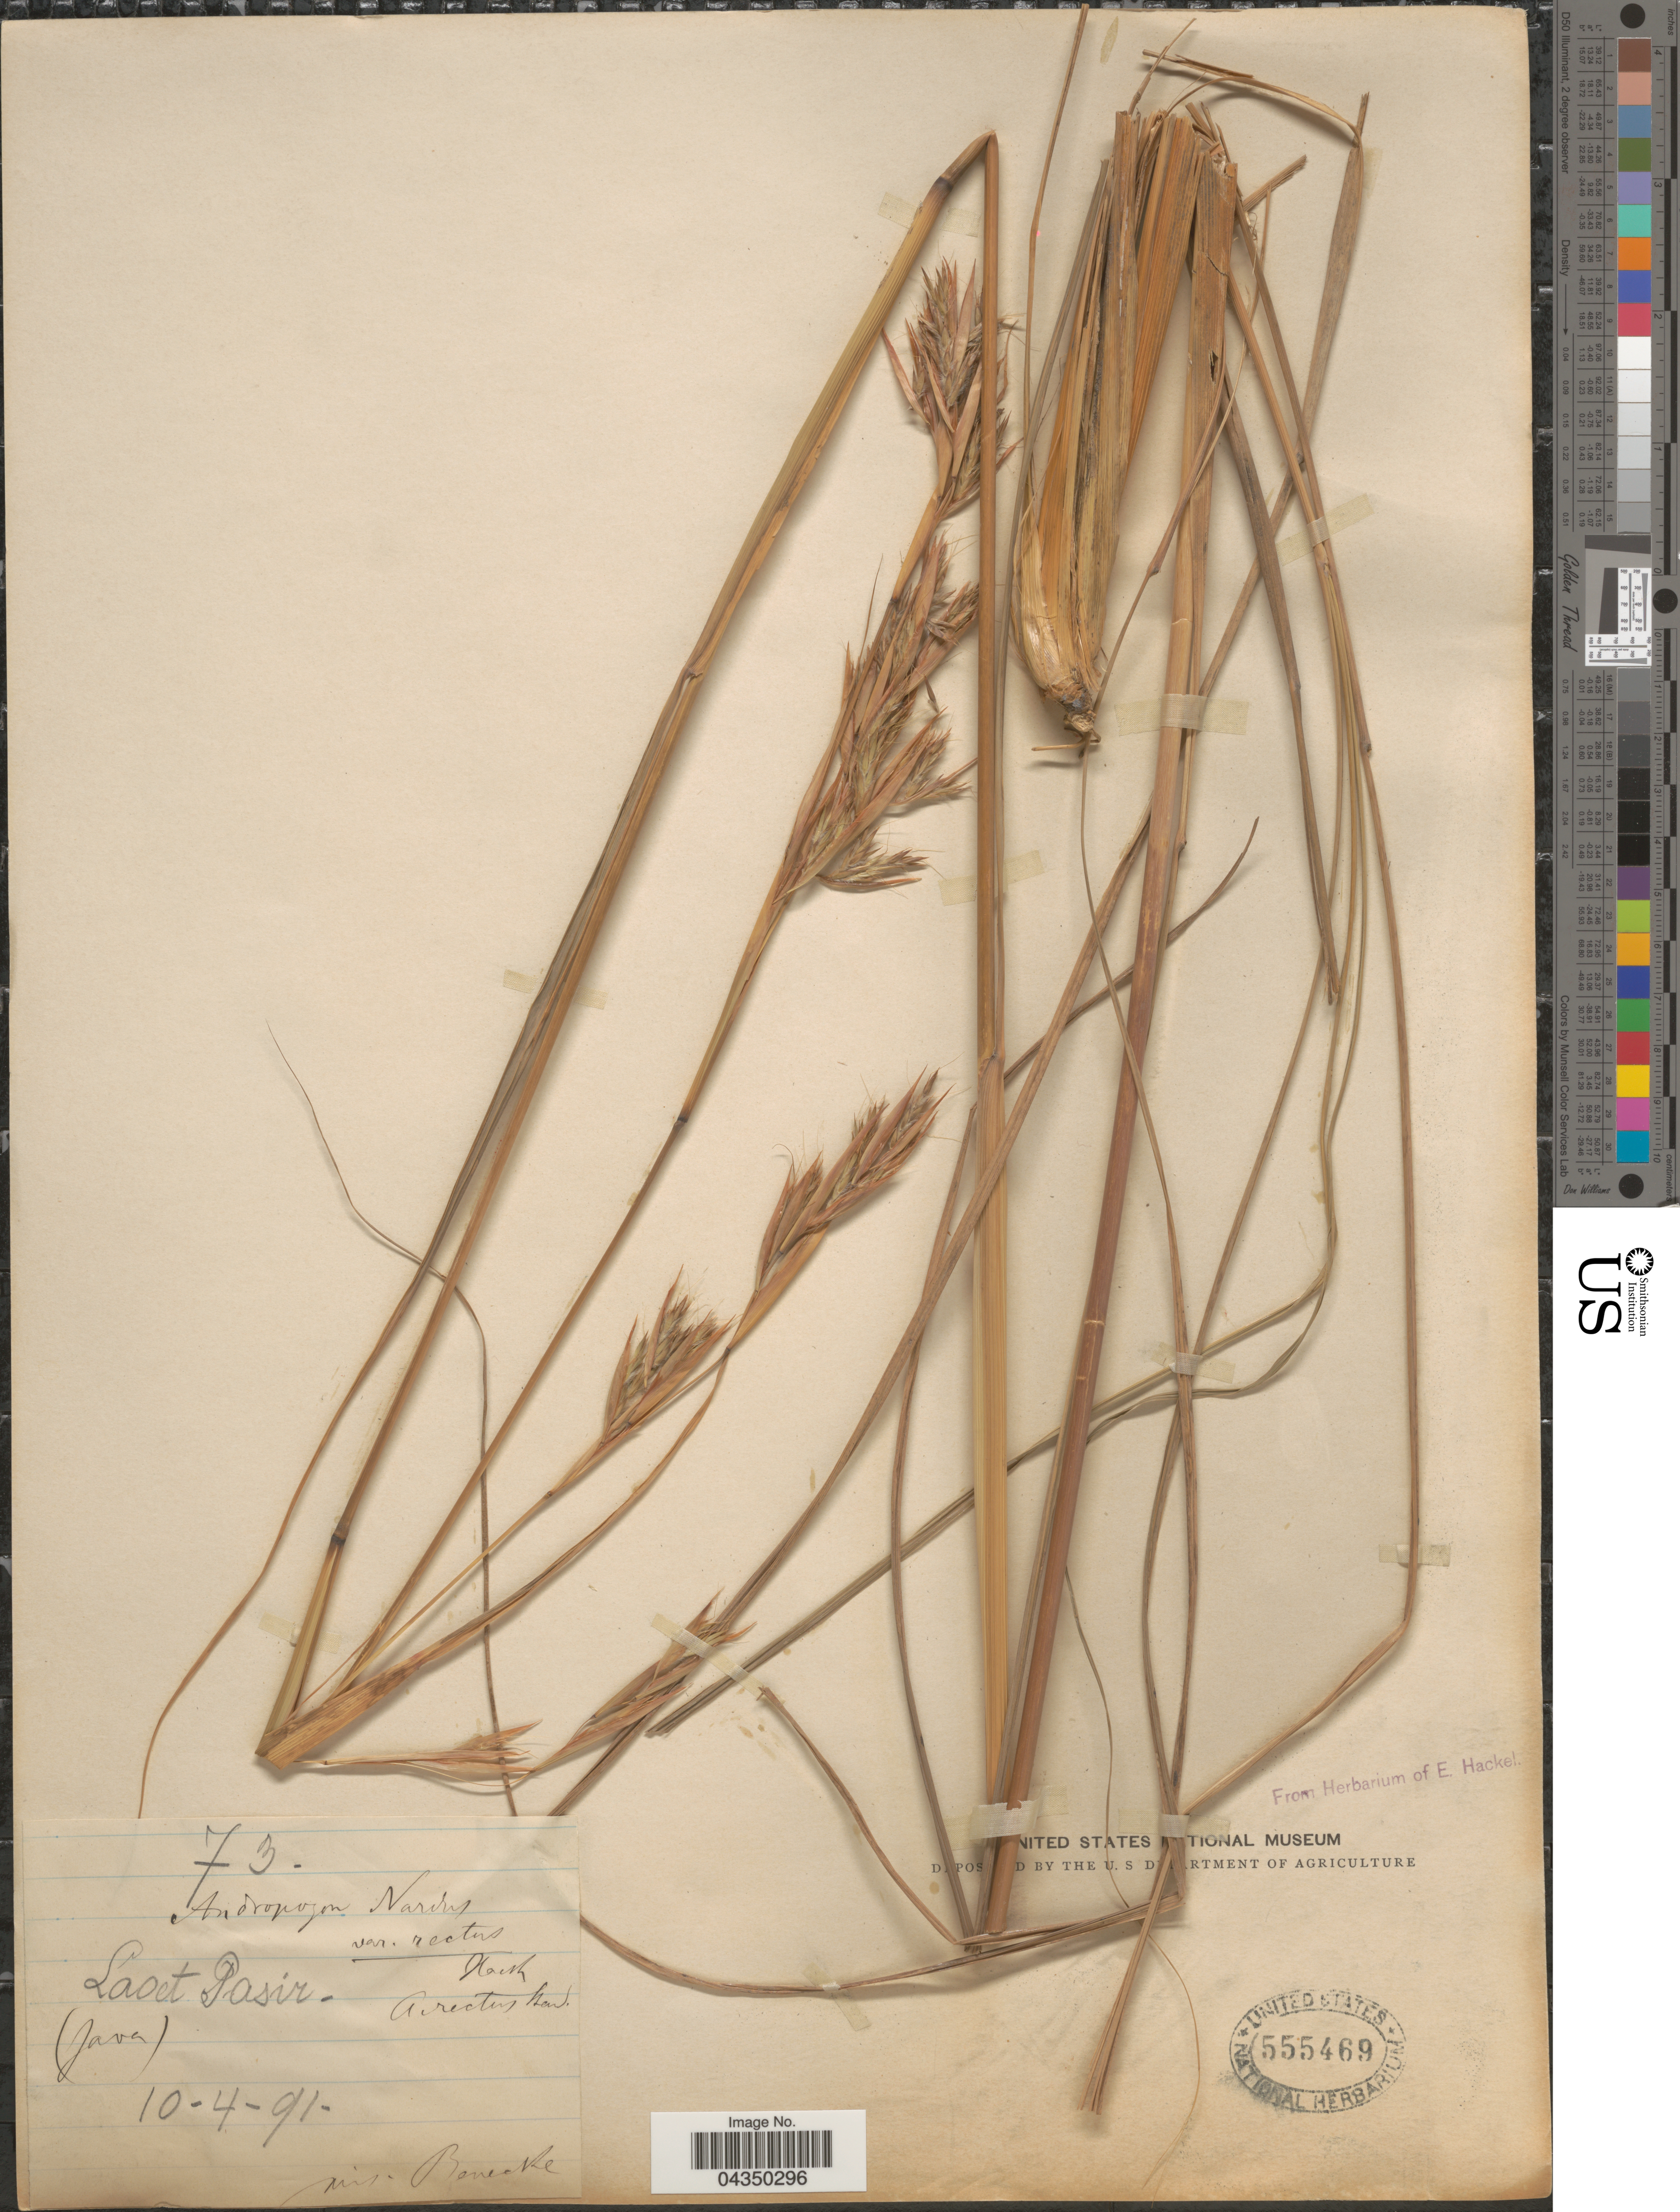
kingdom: Plantae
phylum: Tracheophyta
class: Liliopsida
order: Poales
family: Poaceae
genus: Cymbopogon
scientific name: Cymbopogon nardus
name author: (L.) Rendle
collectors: Benecke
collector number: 73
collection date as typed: Transcribed d/m/y: 10/4/91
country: Indonesia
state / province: Java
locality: Laoet Pasir.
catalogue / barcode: US 555469